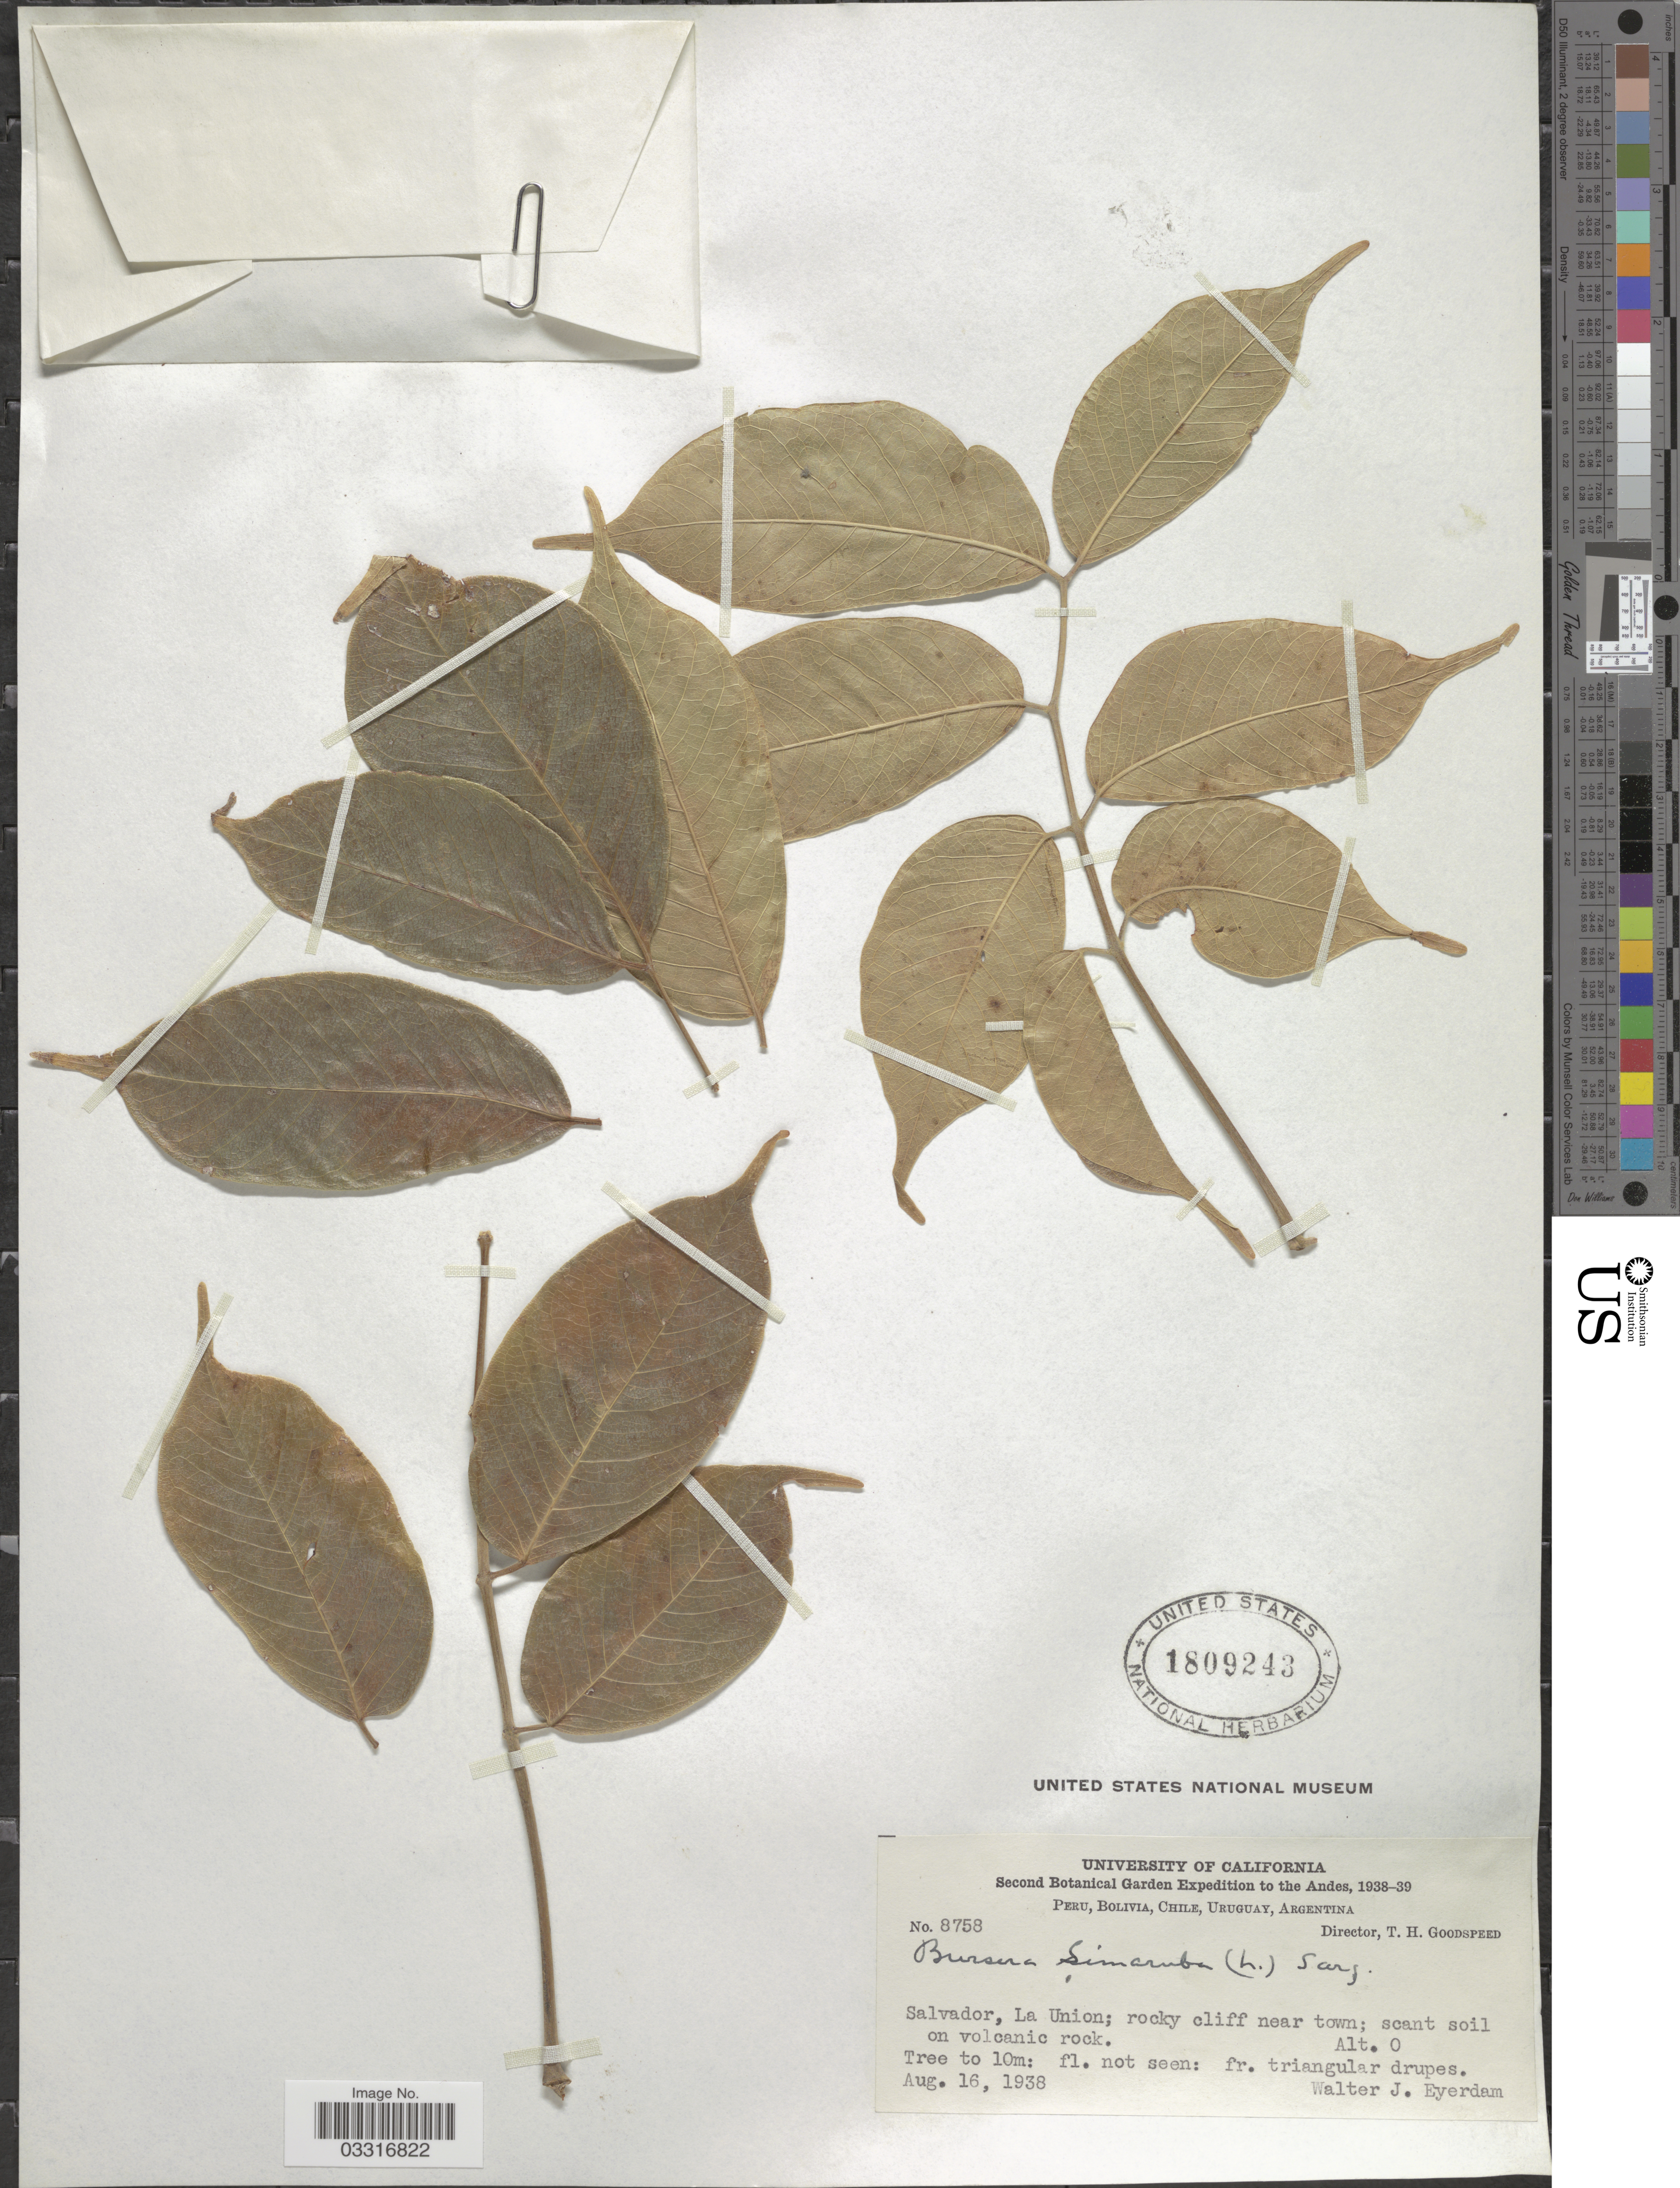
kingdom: Plantae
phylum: Tracheophyta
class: Magnoliopsida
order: Sapindales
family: Burseraceae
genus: Bursera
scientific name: Bursera simaruba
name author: (L.) Sarg.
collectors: W. J. Eyerdam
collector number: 8758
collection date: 1938-08-16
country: El Salvador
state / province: La Union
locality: The Andes, Salvador, La Union.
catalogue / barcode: US 1809243